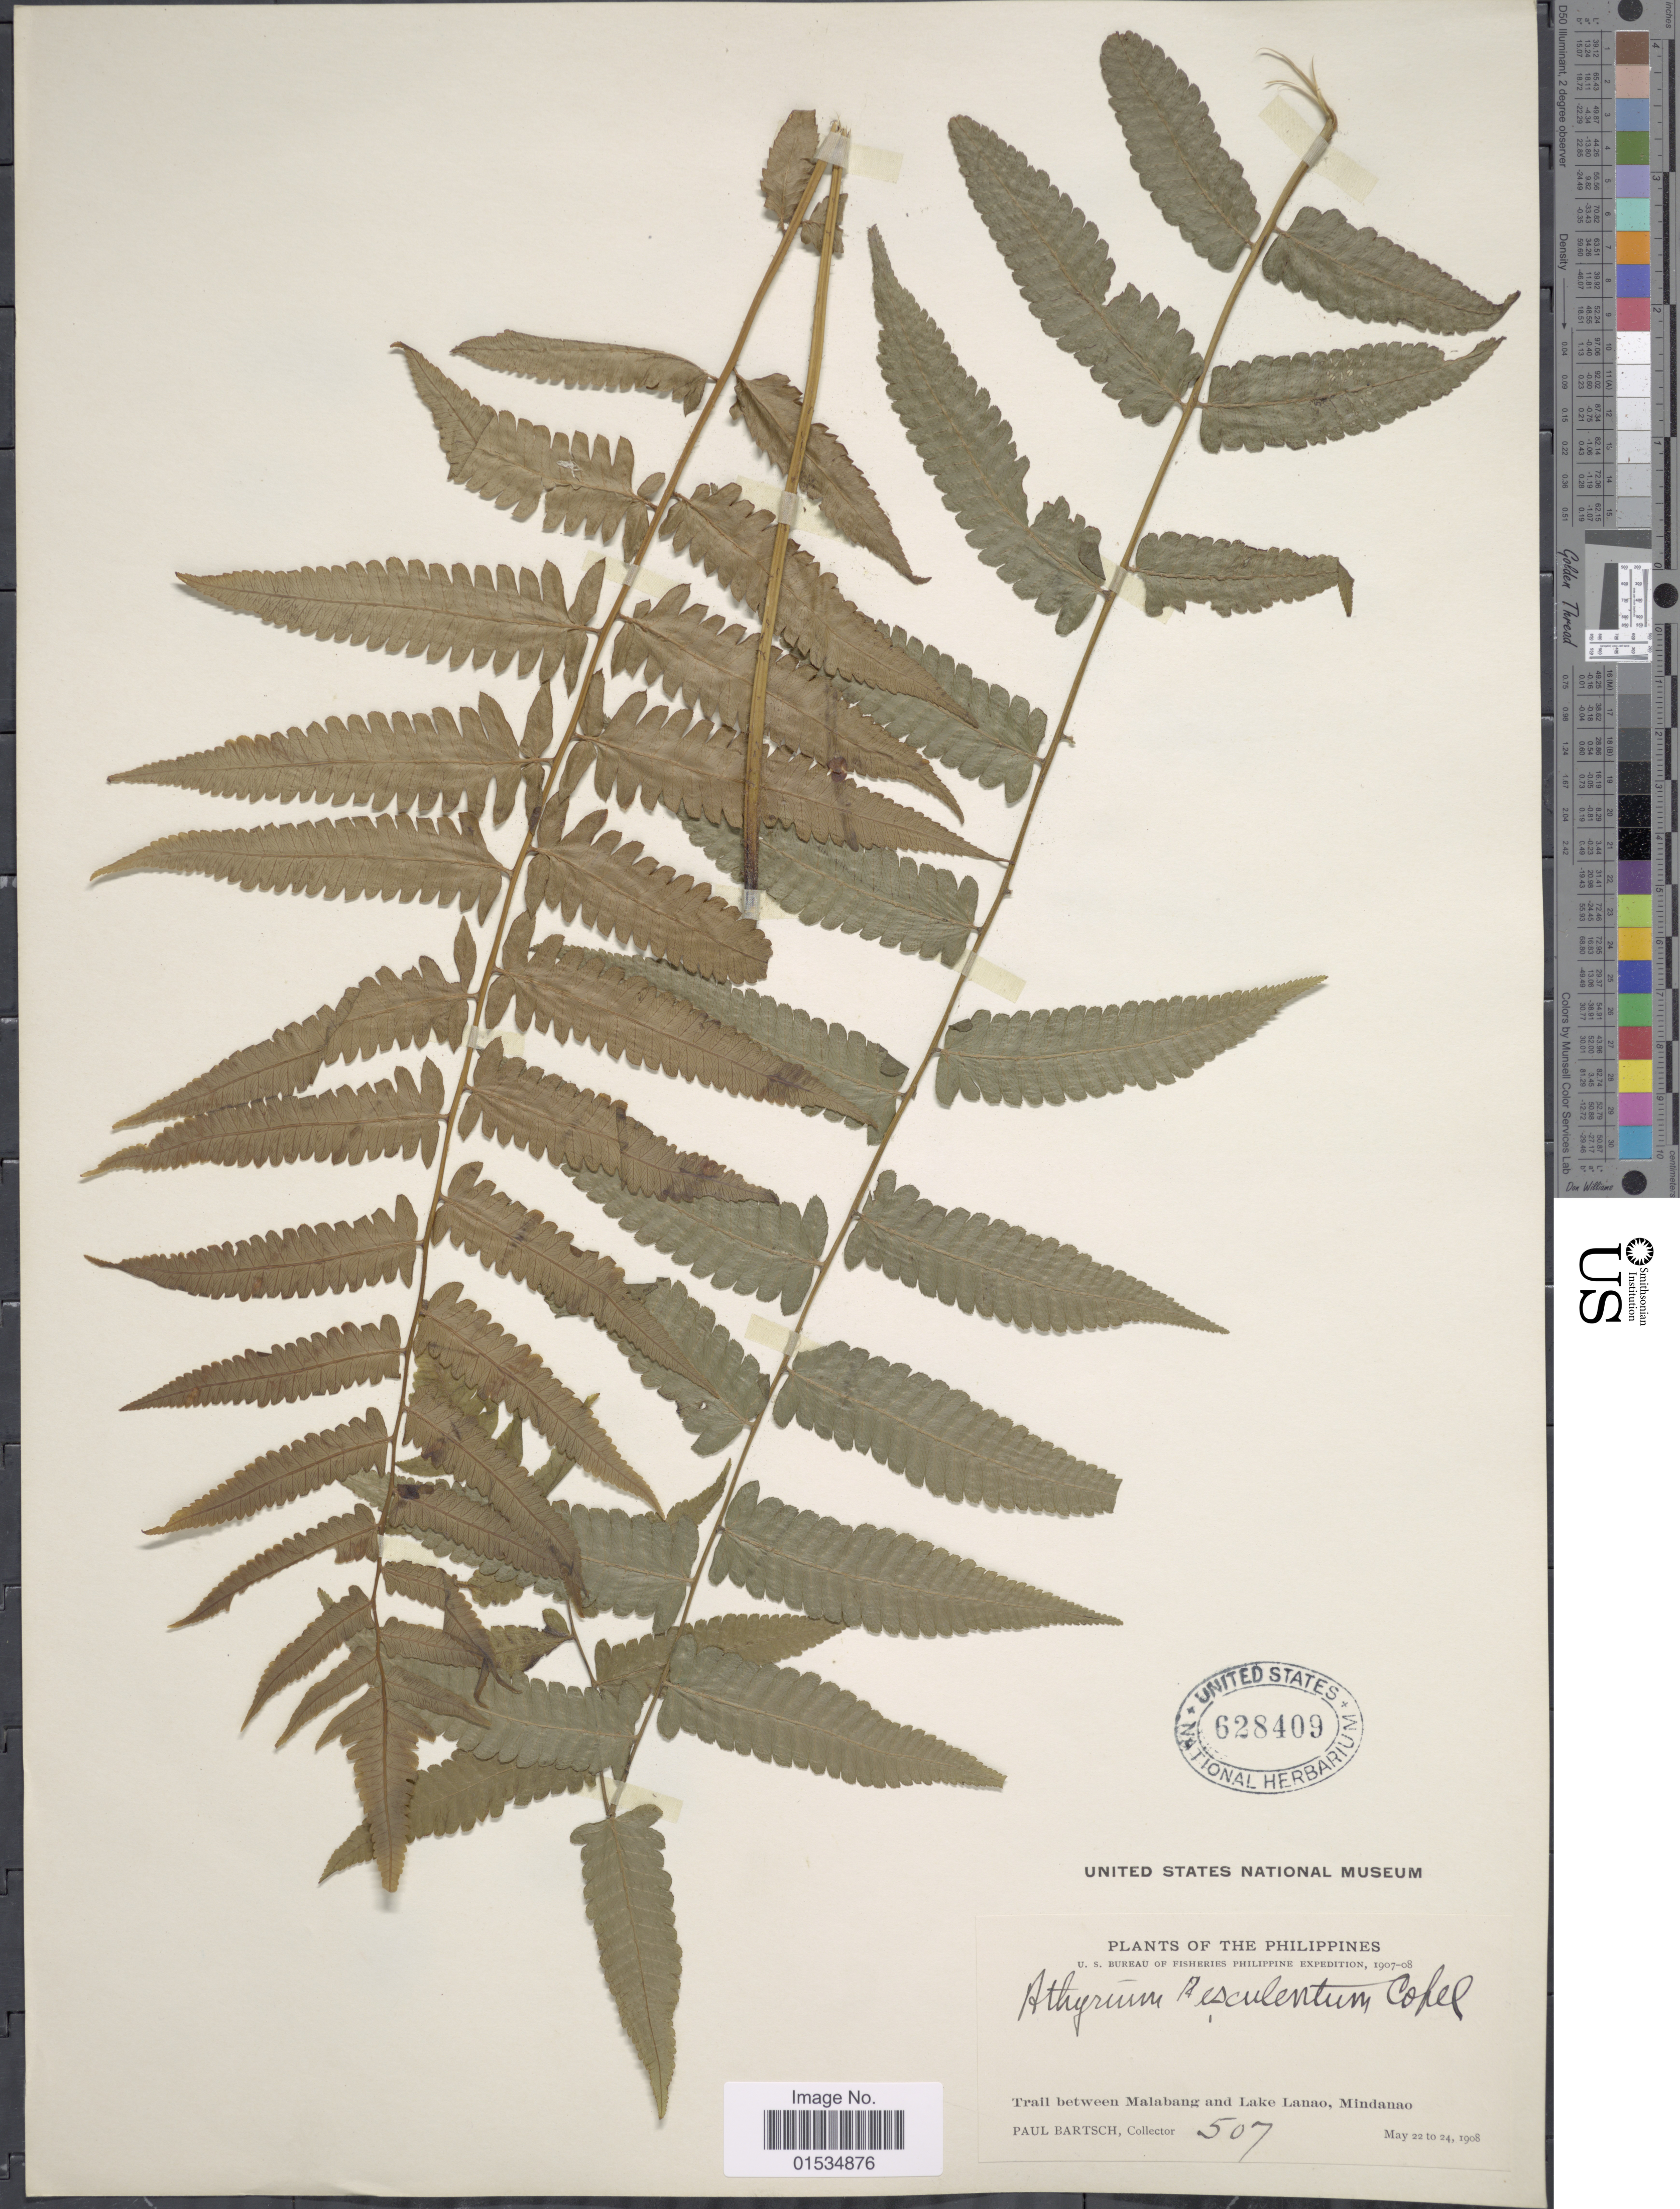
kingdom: Plantae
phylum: Tracheophyta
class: Polypodiopsida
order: Polypodiales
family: Athyriaceae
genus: Diplazium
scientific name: Diplazium esculentum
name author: (Retz.) Sw.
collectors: P. Bartsch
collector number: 507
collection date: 1908-05-22/1908-05-24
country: Philippines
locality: Trail between Malabang and Lake Lanao, Mindanao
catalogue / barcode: US 628409